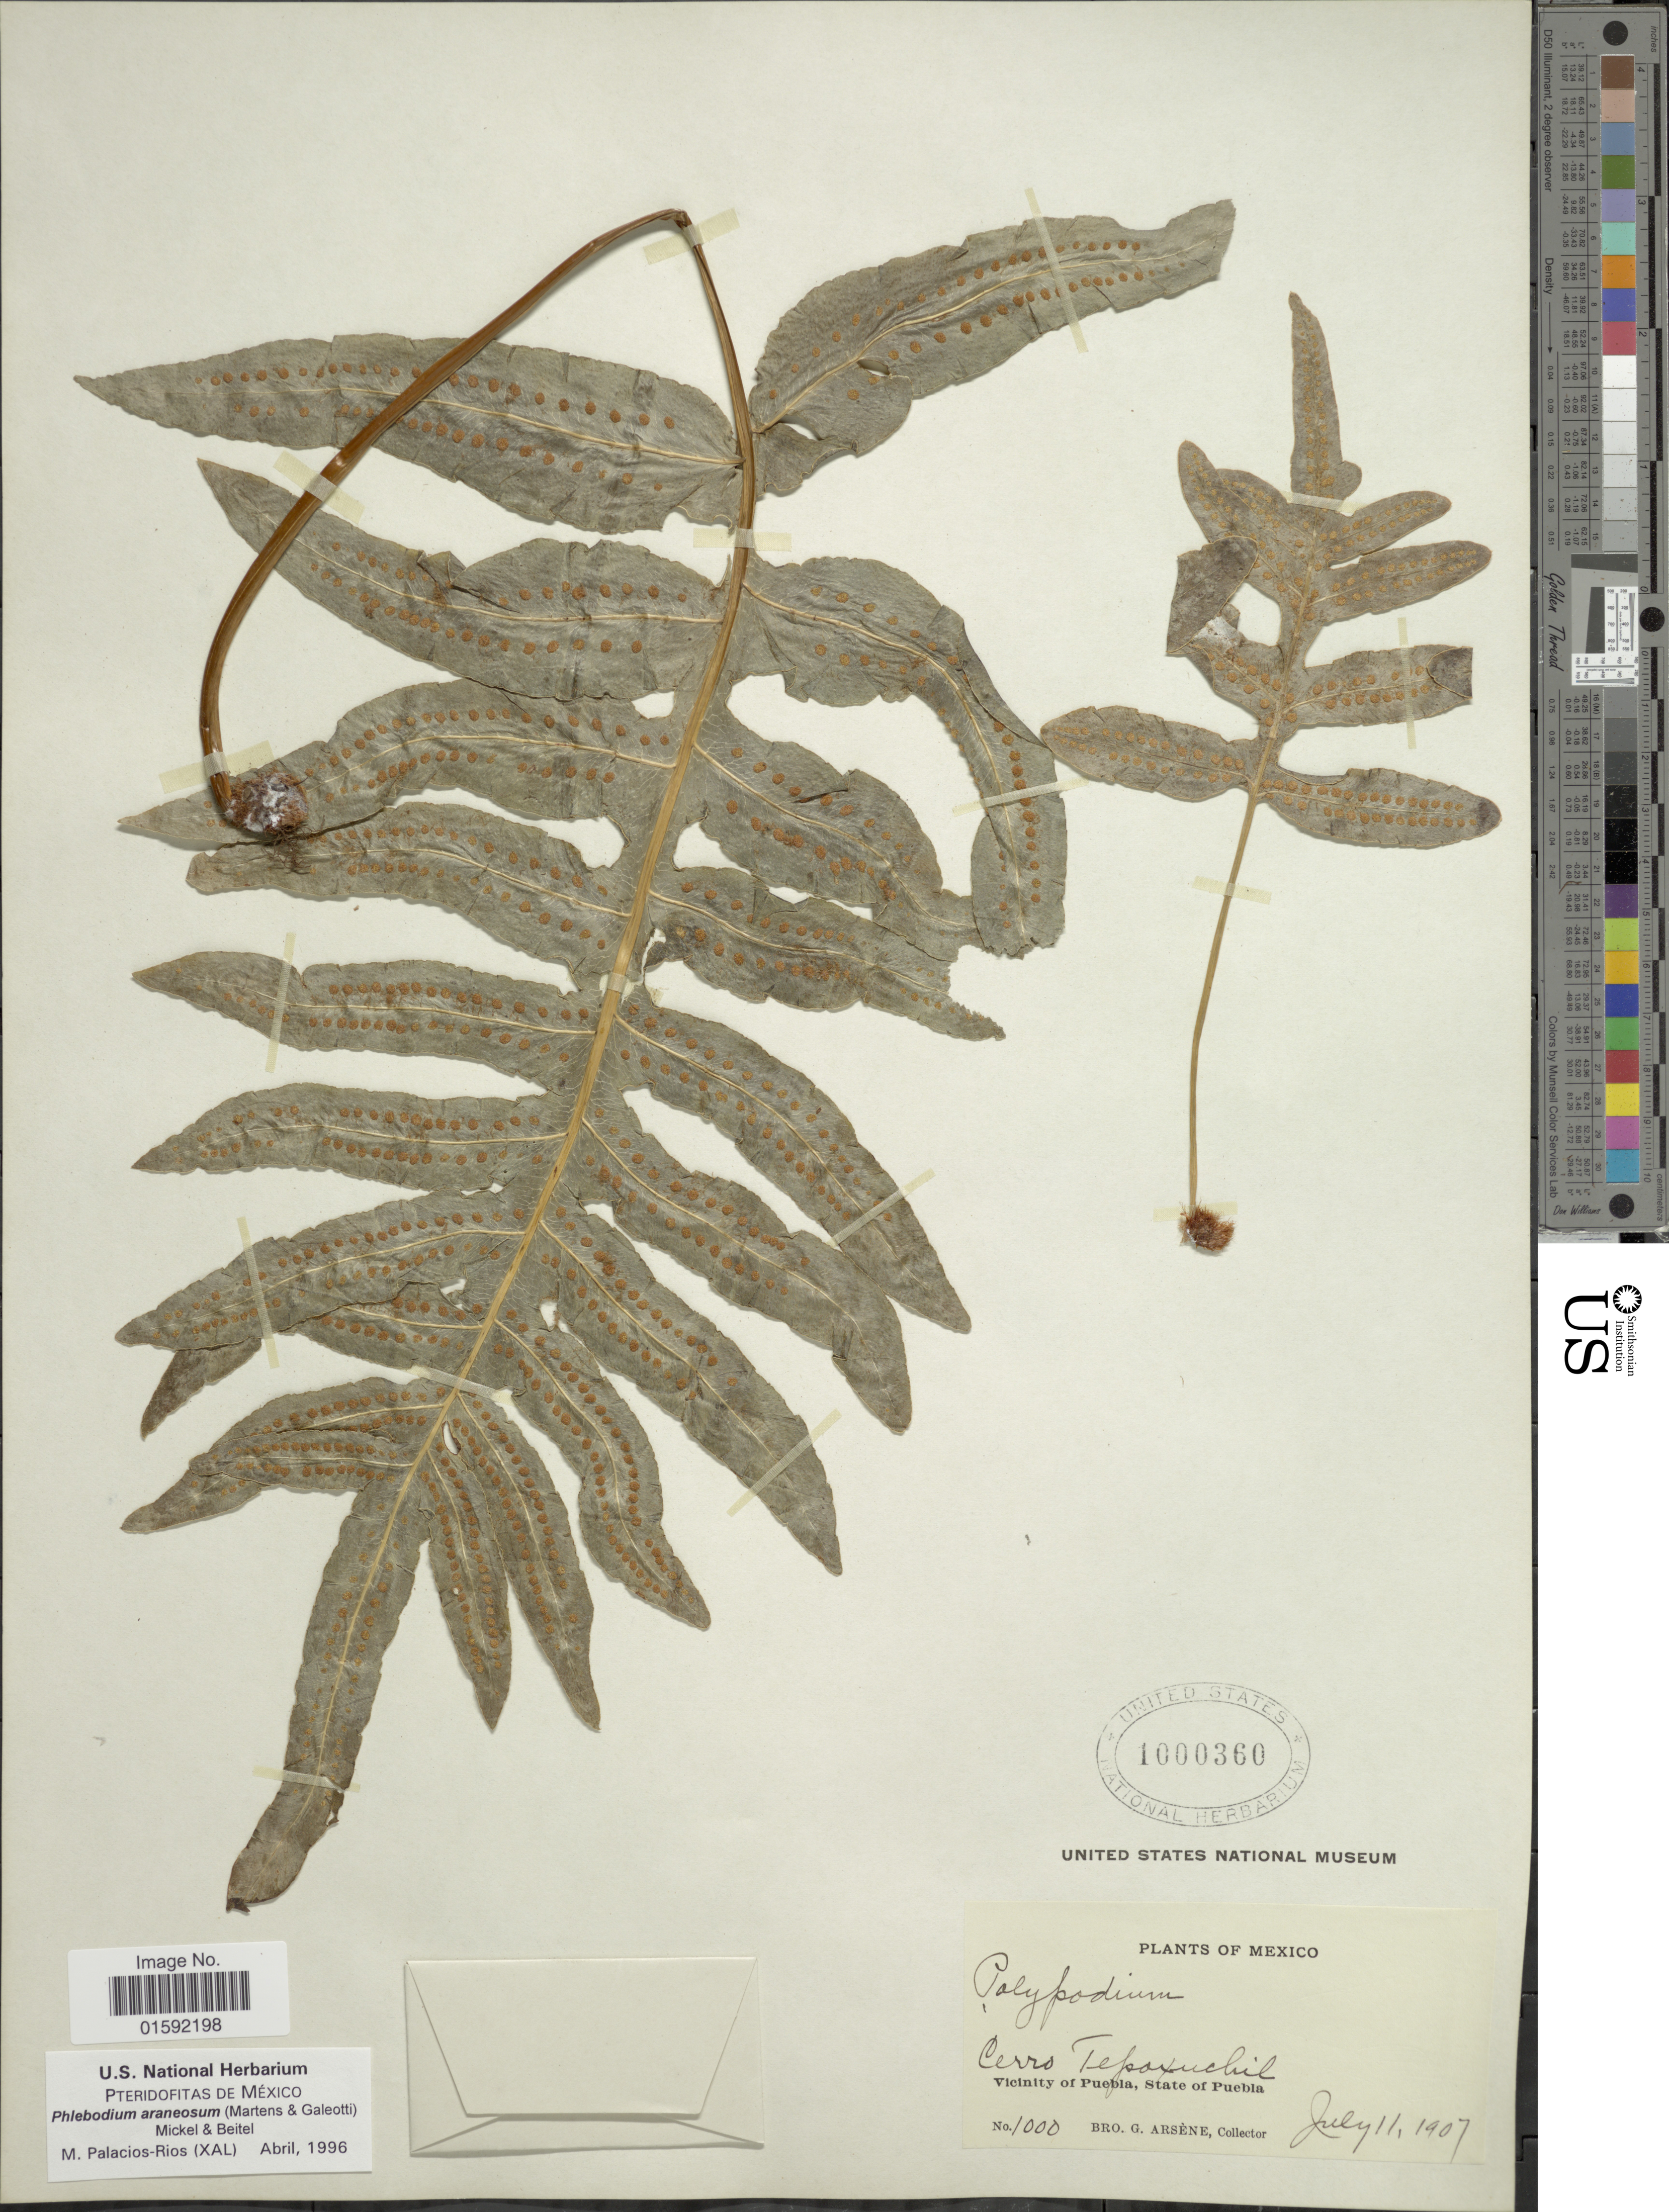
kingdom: Plantae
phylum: Tracheophyta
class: Polypodiopsida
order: Polypodiales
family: Polypodiaceae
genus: Phlebodium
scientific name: Phlebodium araneosum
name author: (M. Martens) Mickel & Beitel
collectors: Bro. G. Arsène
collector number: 1000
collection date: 1907-07-11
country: Mexico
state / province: Puebla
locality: Vicinity of Puebla, Cerro Tepaxuchil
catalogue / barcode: US 1000360